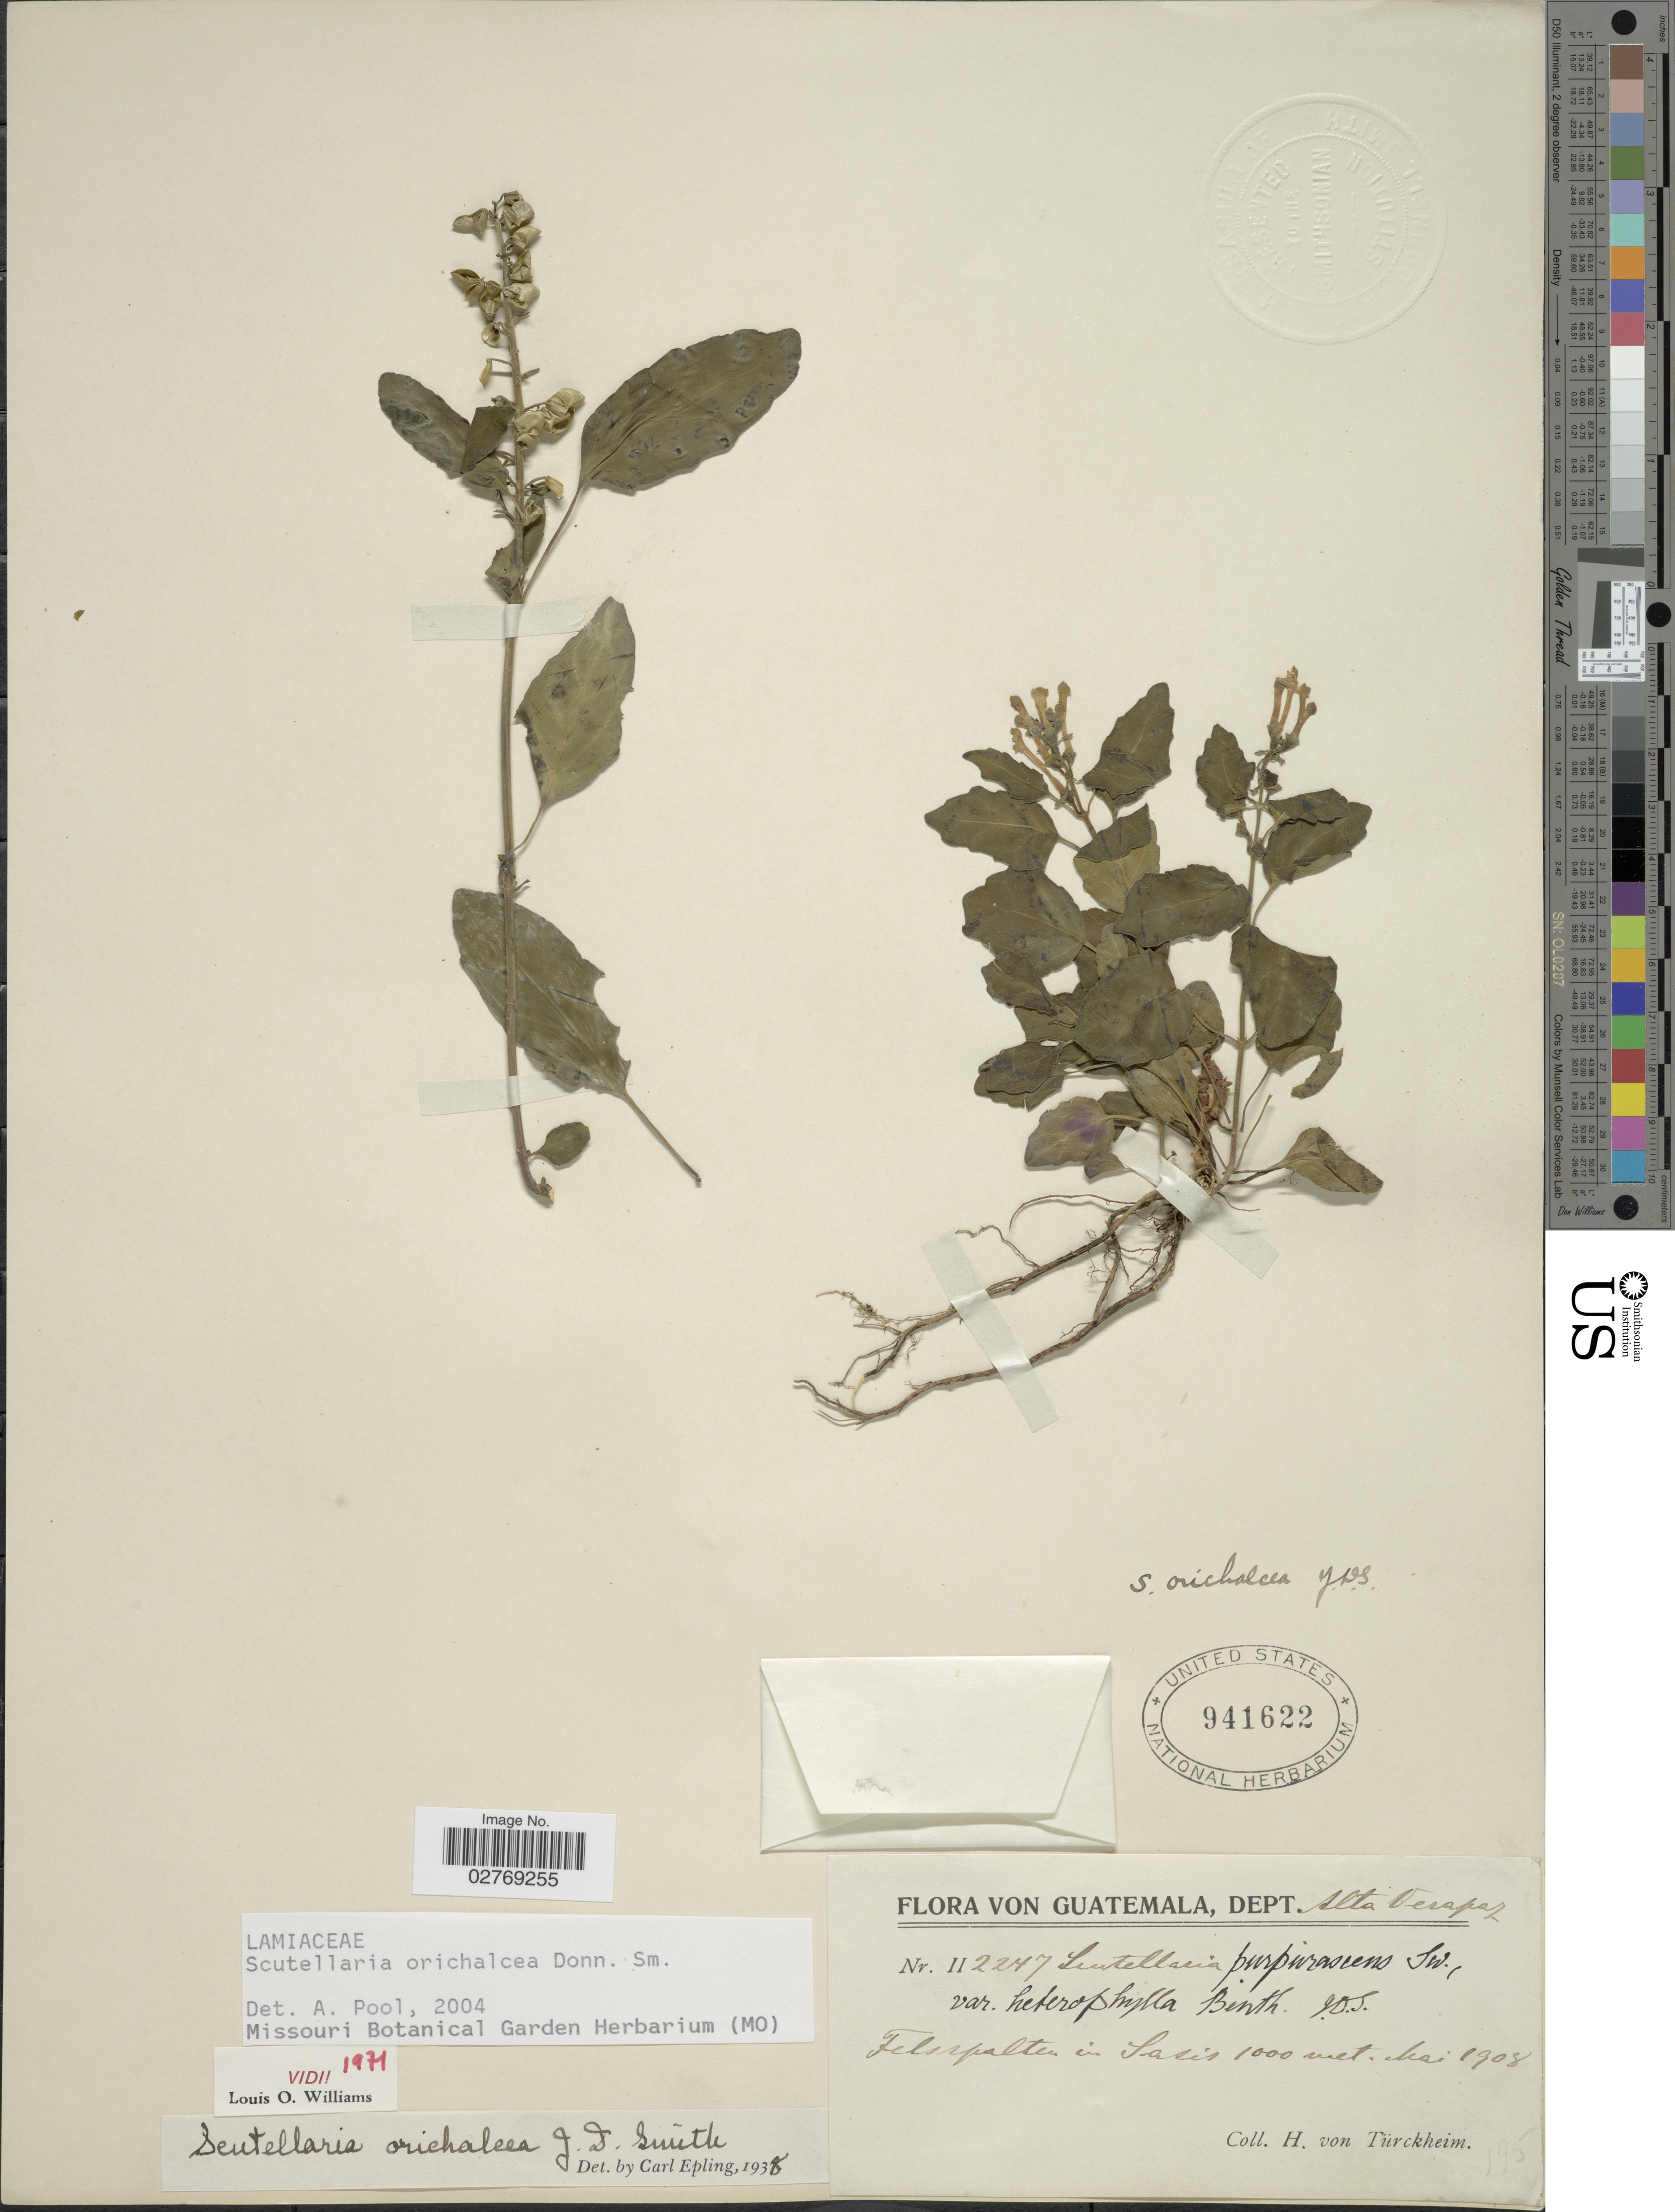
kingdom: Plantae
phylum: Tracheophyta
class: Magnoliopsida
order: Lamiales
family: Lamiaceae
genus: Scutellaria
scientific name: Scutellaria orichalcea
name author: Donn. Sm.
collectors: H. von Türckheim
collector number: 112247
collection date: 1908-05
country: Guatemala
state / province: Alta Verapaz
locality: Dept Alta Verapaz.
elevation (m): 1000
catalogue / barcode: US 941622